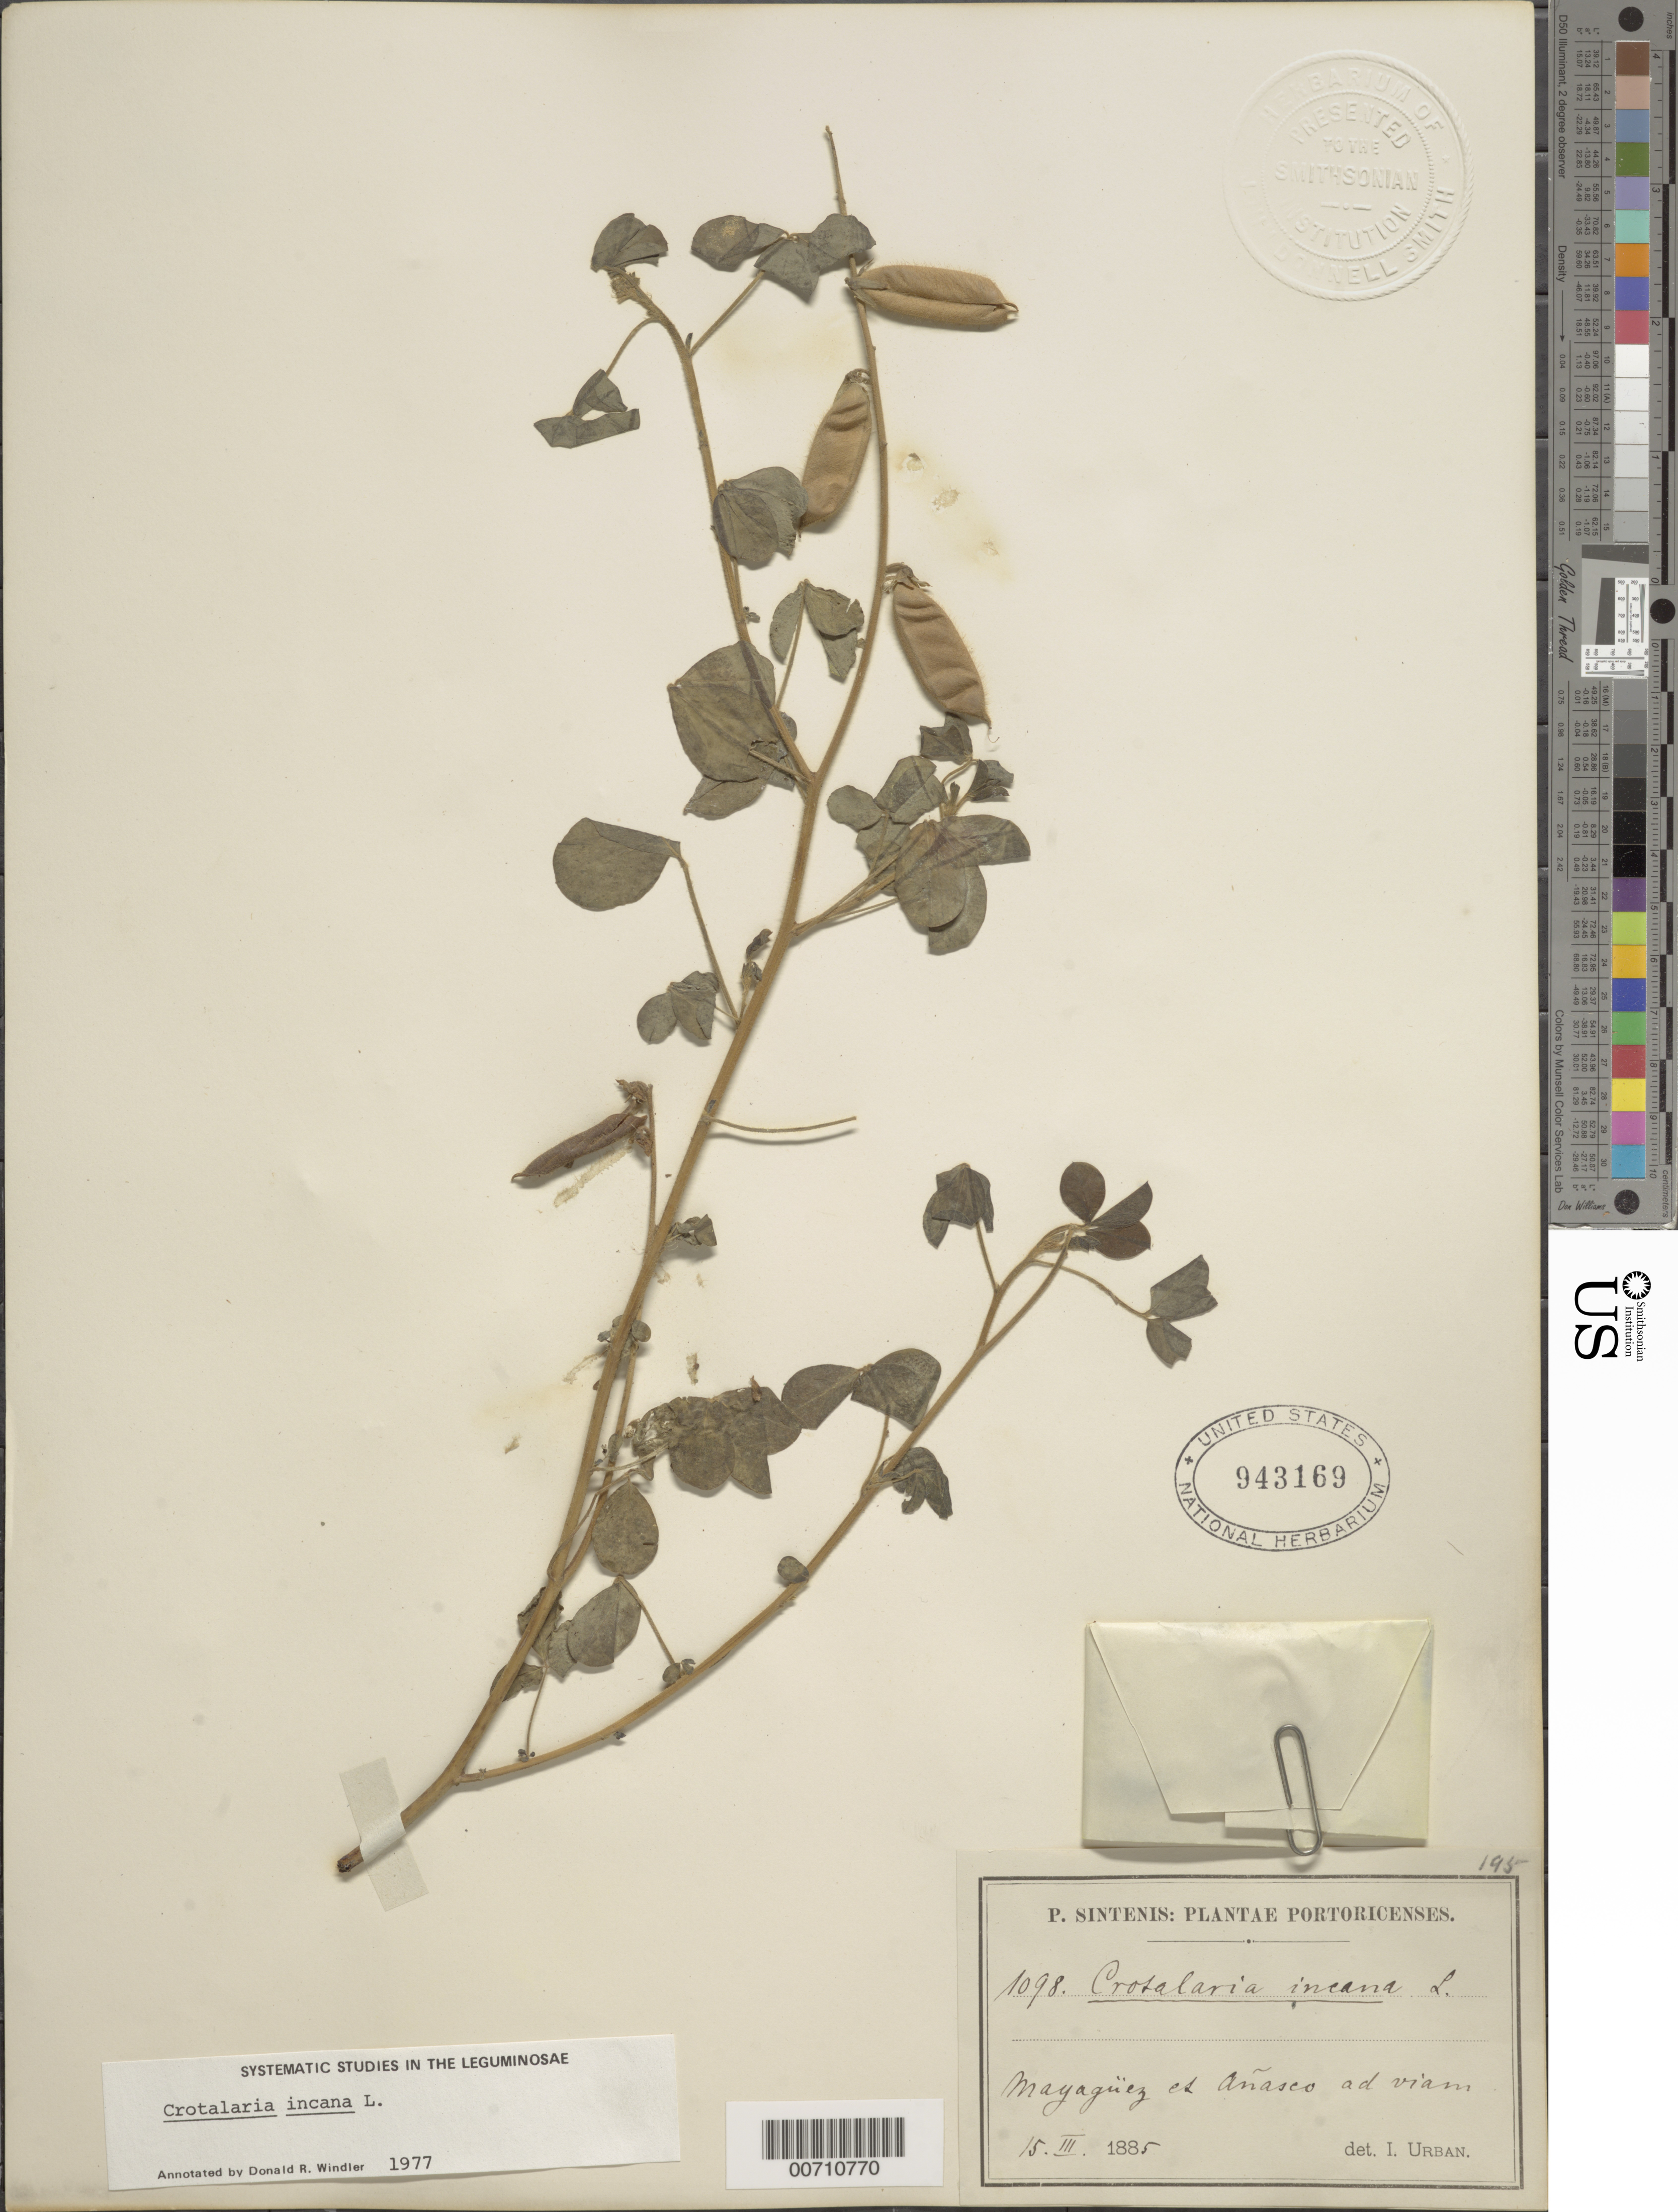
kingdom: Plantae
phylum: Tracheophyta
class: Magnoliopsida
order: Fabales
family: Fabaceae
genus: Crotalaria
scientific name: Crotalaria incana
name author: L.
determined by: Urban, Ignatz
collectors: P. Sintenis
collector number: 1098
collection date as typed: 15 Mar 1885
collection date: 1885-03-15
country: Puerto Rico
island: Greater Antilles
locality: Mayaguez et Anasco ad viam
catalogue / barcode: US 943169